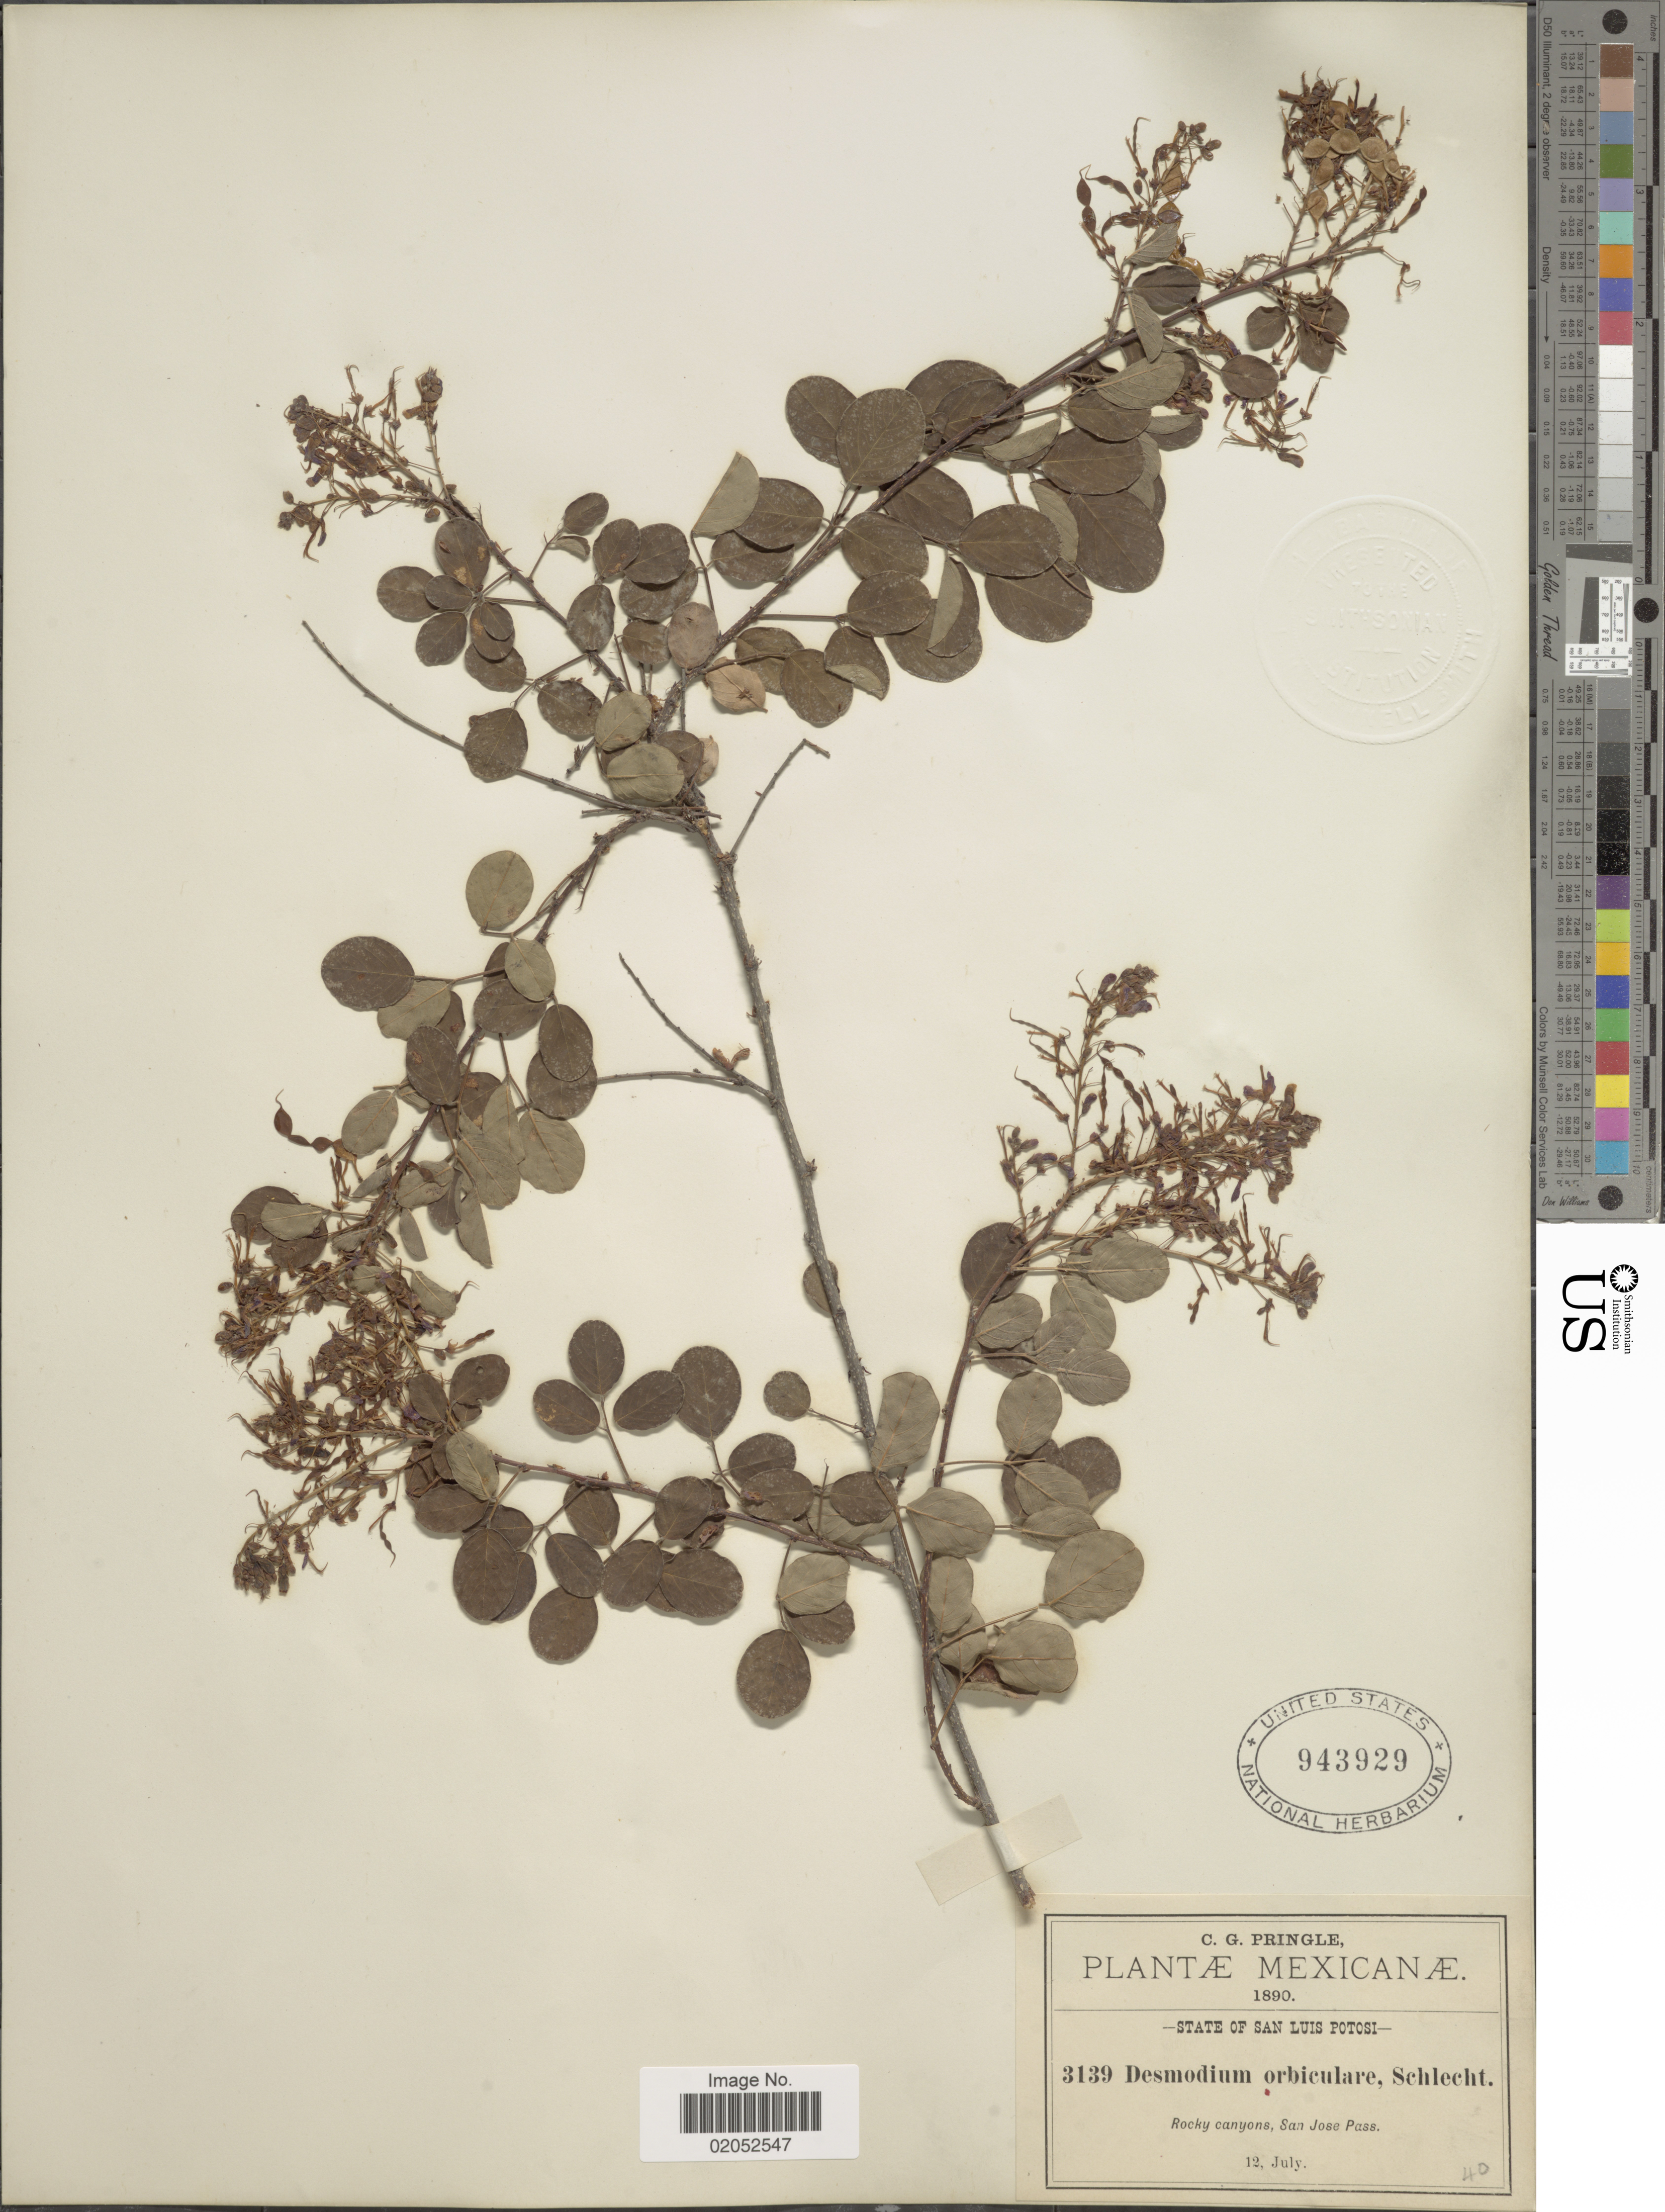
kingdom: Plantae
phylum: Tracheophyta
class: Magnoliopsida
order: Fabales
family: Fabaceae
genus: Desmodium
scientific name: Desmodium orbiculare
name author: Schltdl.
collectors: C. G. Pringle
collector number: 3139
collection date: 1890-07-12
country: Mexico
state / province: San Luis Potosí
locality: State of San Luis Potosi, Rocky Canyons, San Jose Pass.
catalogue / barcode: US 943929